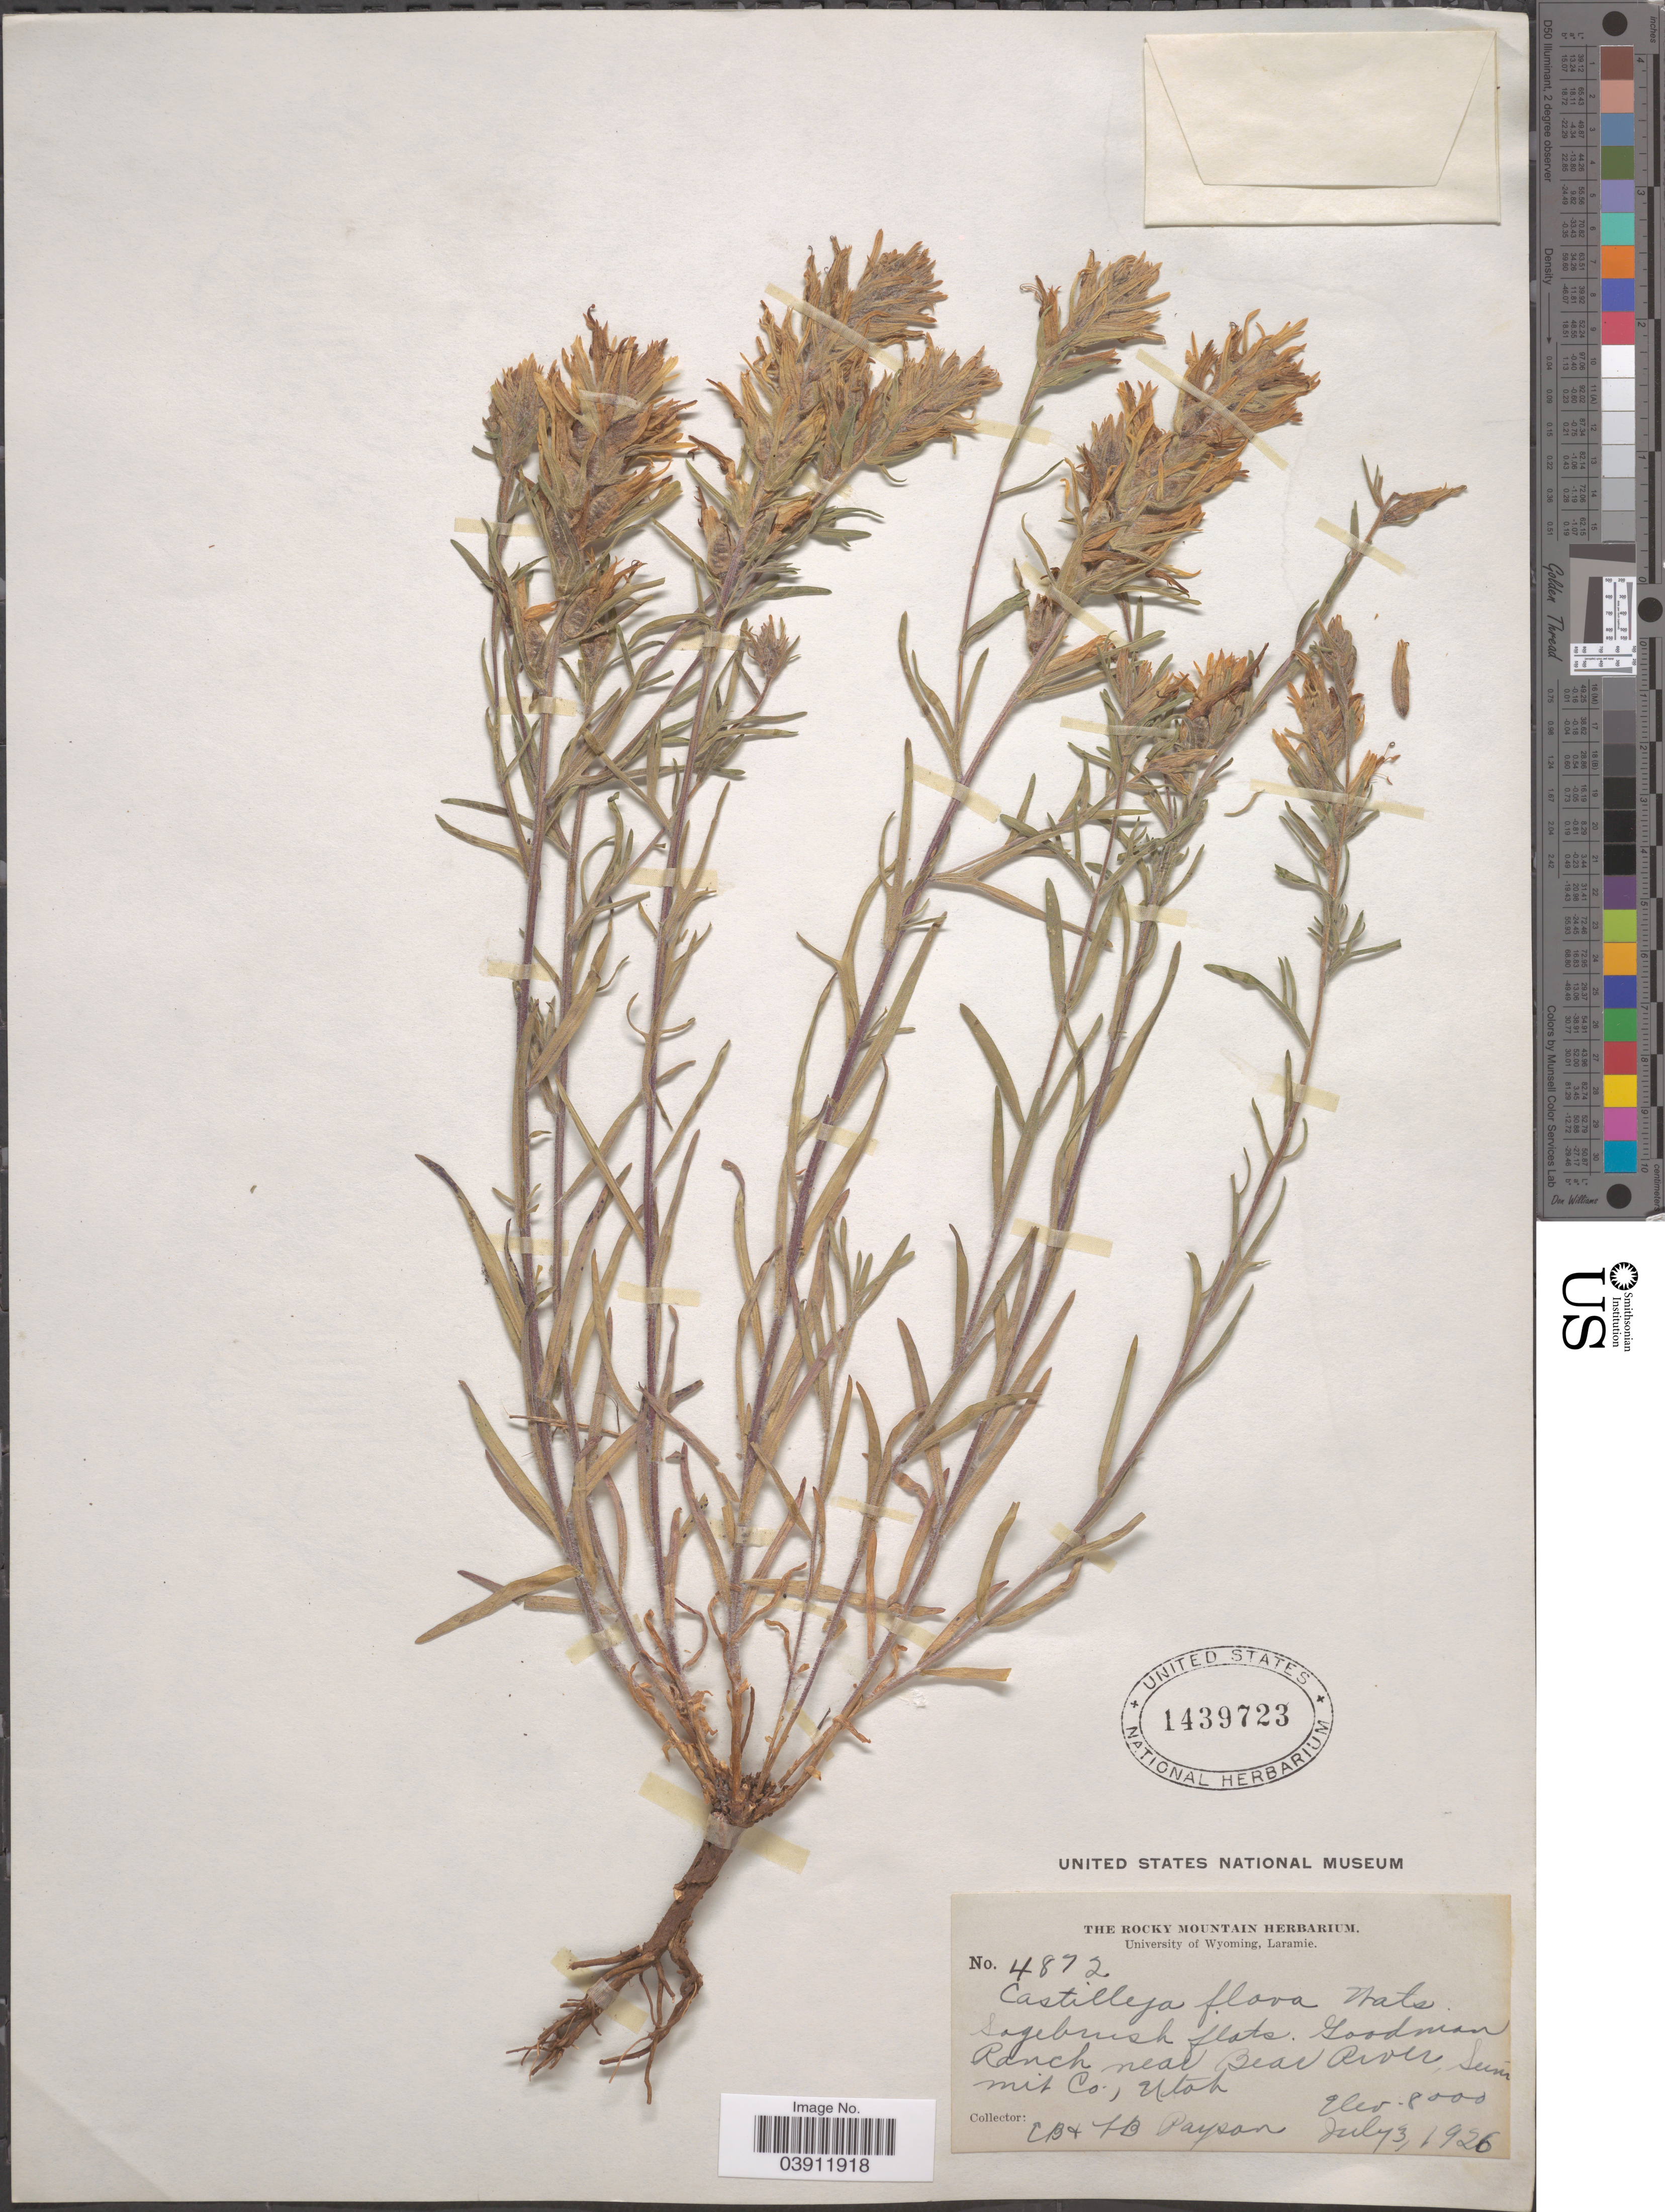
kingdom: Plantae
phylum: Tracheophyta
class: Magnoliopsida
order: Lamiales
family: Orobanchaceae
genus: Castilleja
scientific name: Castilleja flava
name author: S. Watson in C. King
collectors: C. Payson & L. Payson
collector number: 4872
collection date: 1926-07-03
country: United States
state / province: Utah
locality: Goodman Ranch near Bear River, Summit Co.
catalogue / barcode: US 1439723